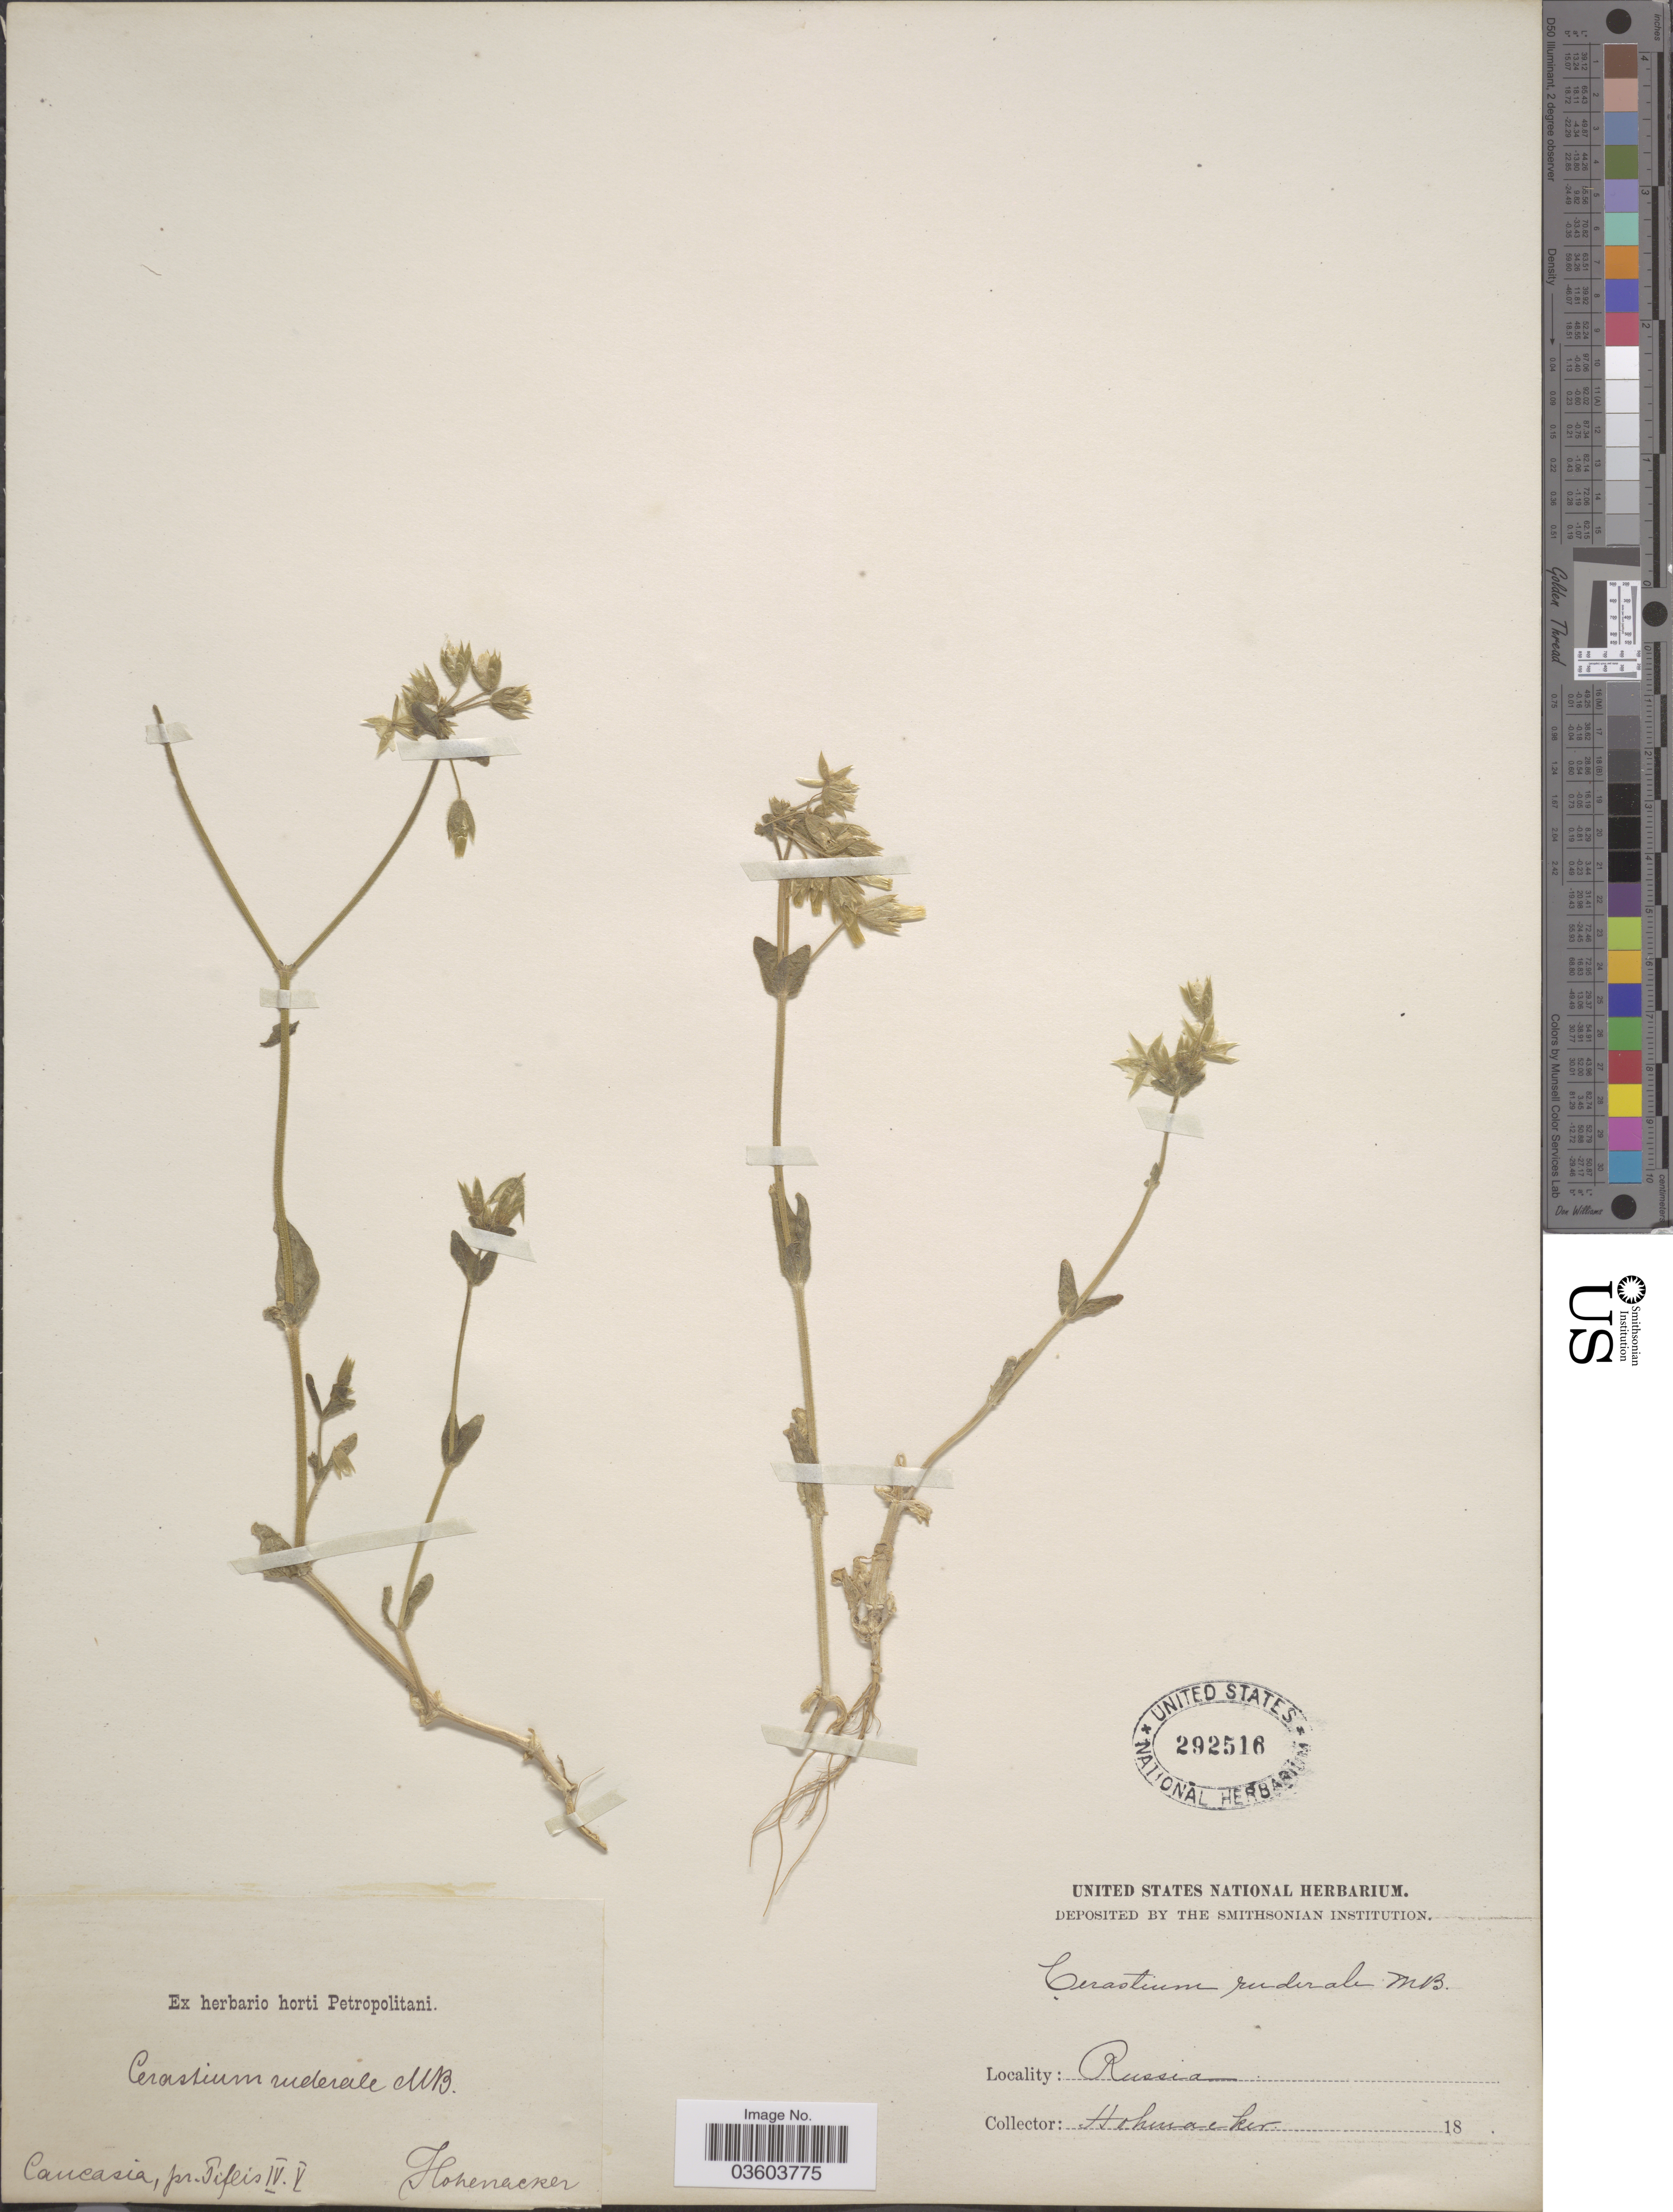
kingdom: Plantae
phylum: Tracheophyta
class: Magnoliopsida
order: Caryophyllales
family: Caryophyllaceae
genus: Cerastium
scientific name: Cerastium ruderale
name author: M. Bieb.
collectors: Hohenacker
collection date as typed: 18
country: Russian Federation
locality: Caucasia. Russia.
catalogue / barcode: US 292516